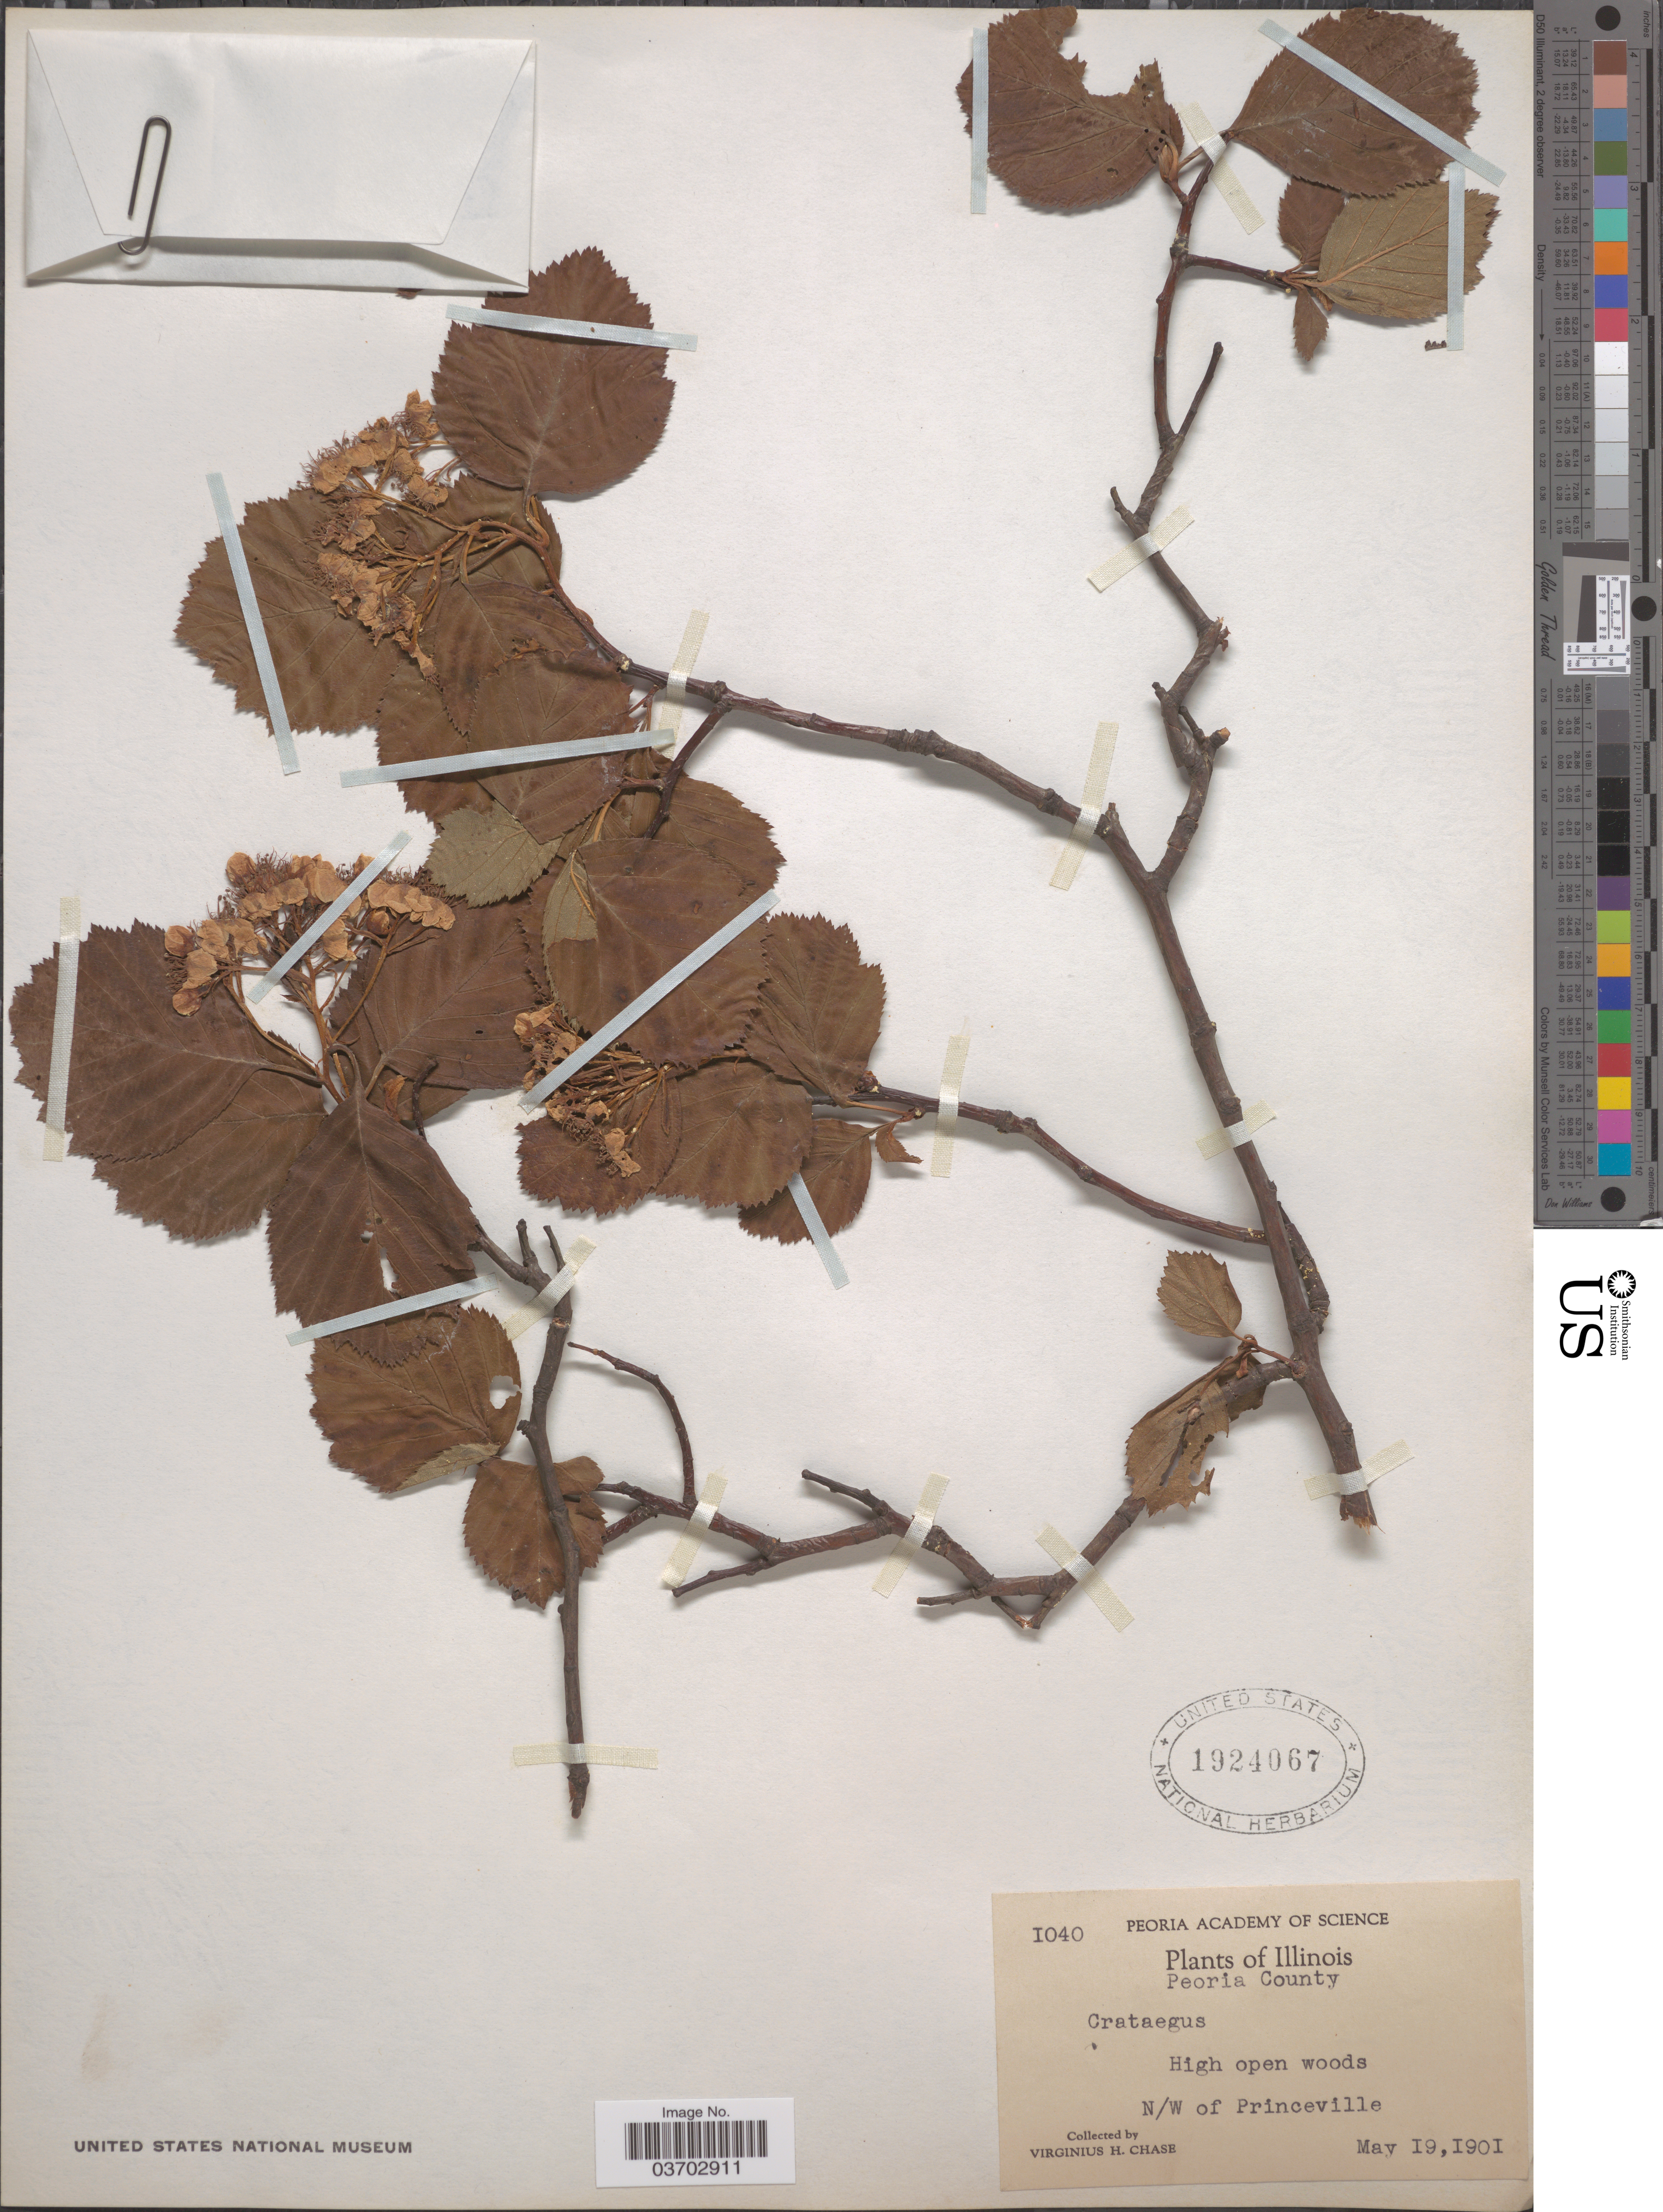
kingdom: Plantae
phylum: Tracheophyta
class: Magnoliopsida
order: Rosales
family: Rosaceae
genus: Crataegus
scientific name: Crataegus sp.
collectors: V. H. Chase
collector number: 1040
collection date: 1901-05-19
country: United States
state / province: Illinois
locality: Peoria County. N/W of Princeville.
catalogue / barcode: US 1924067